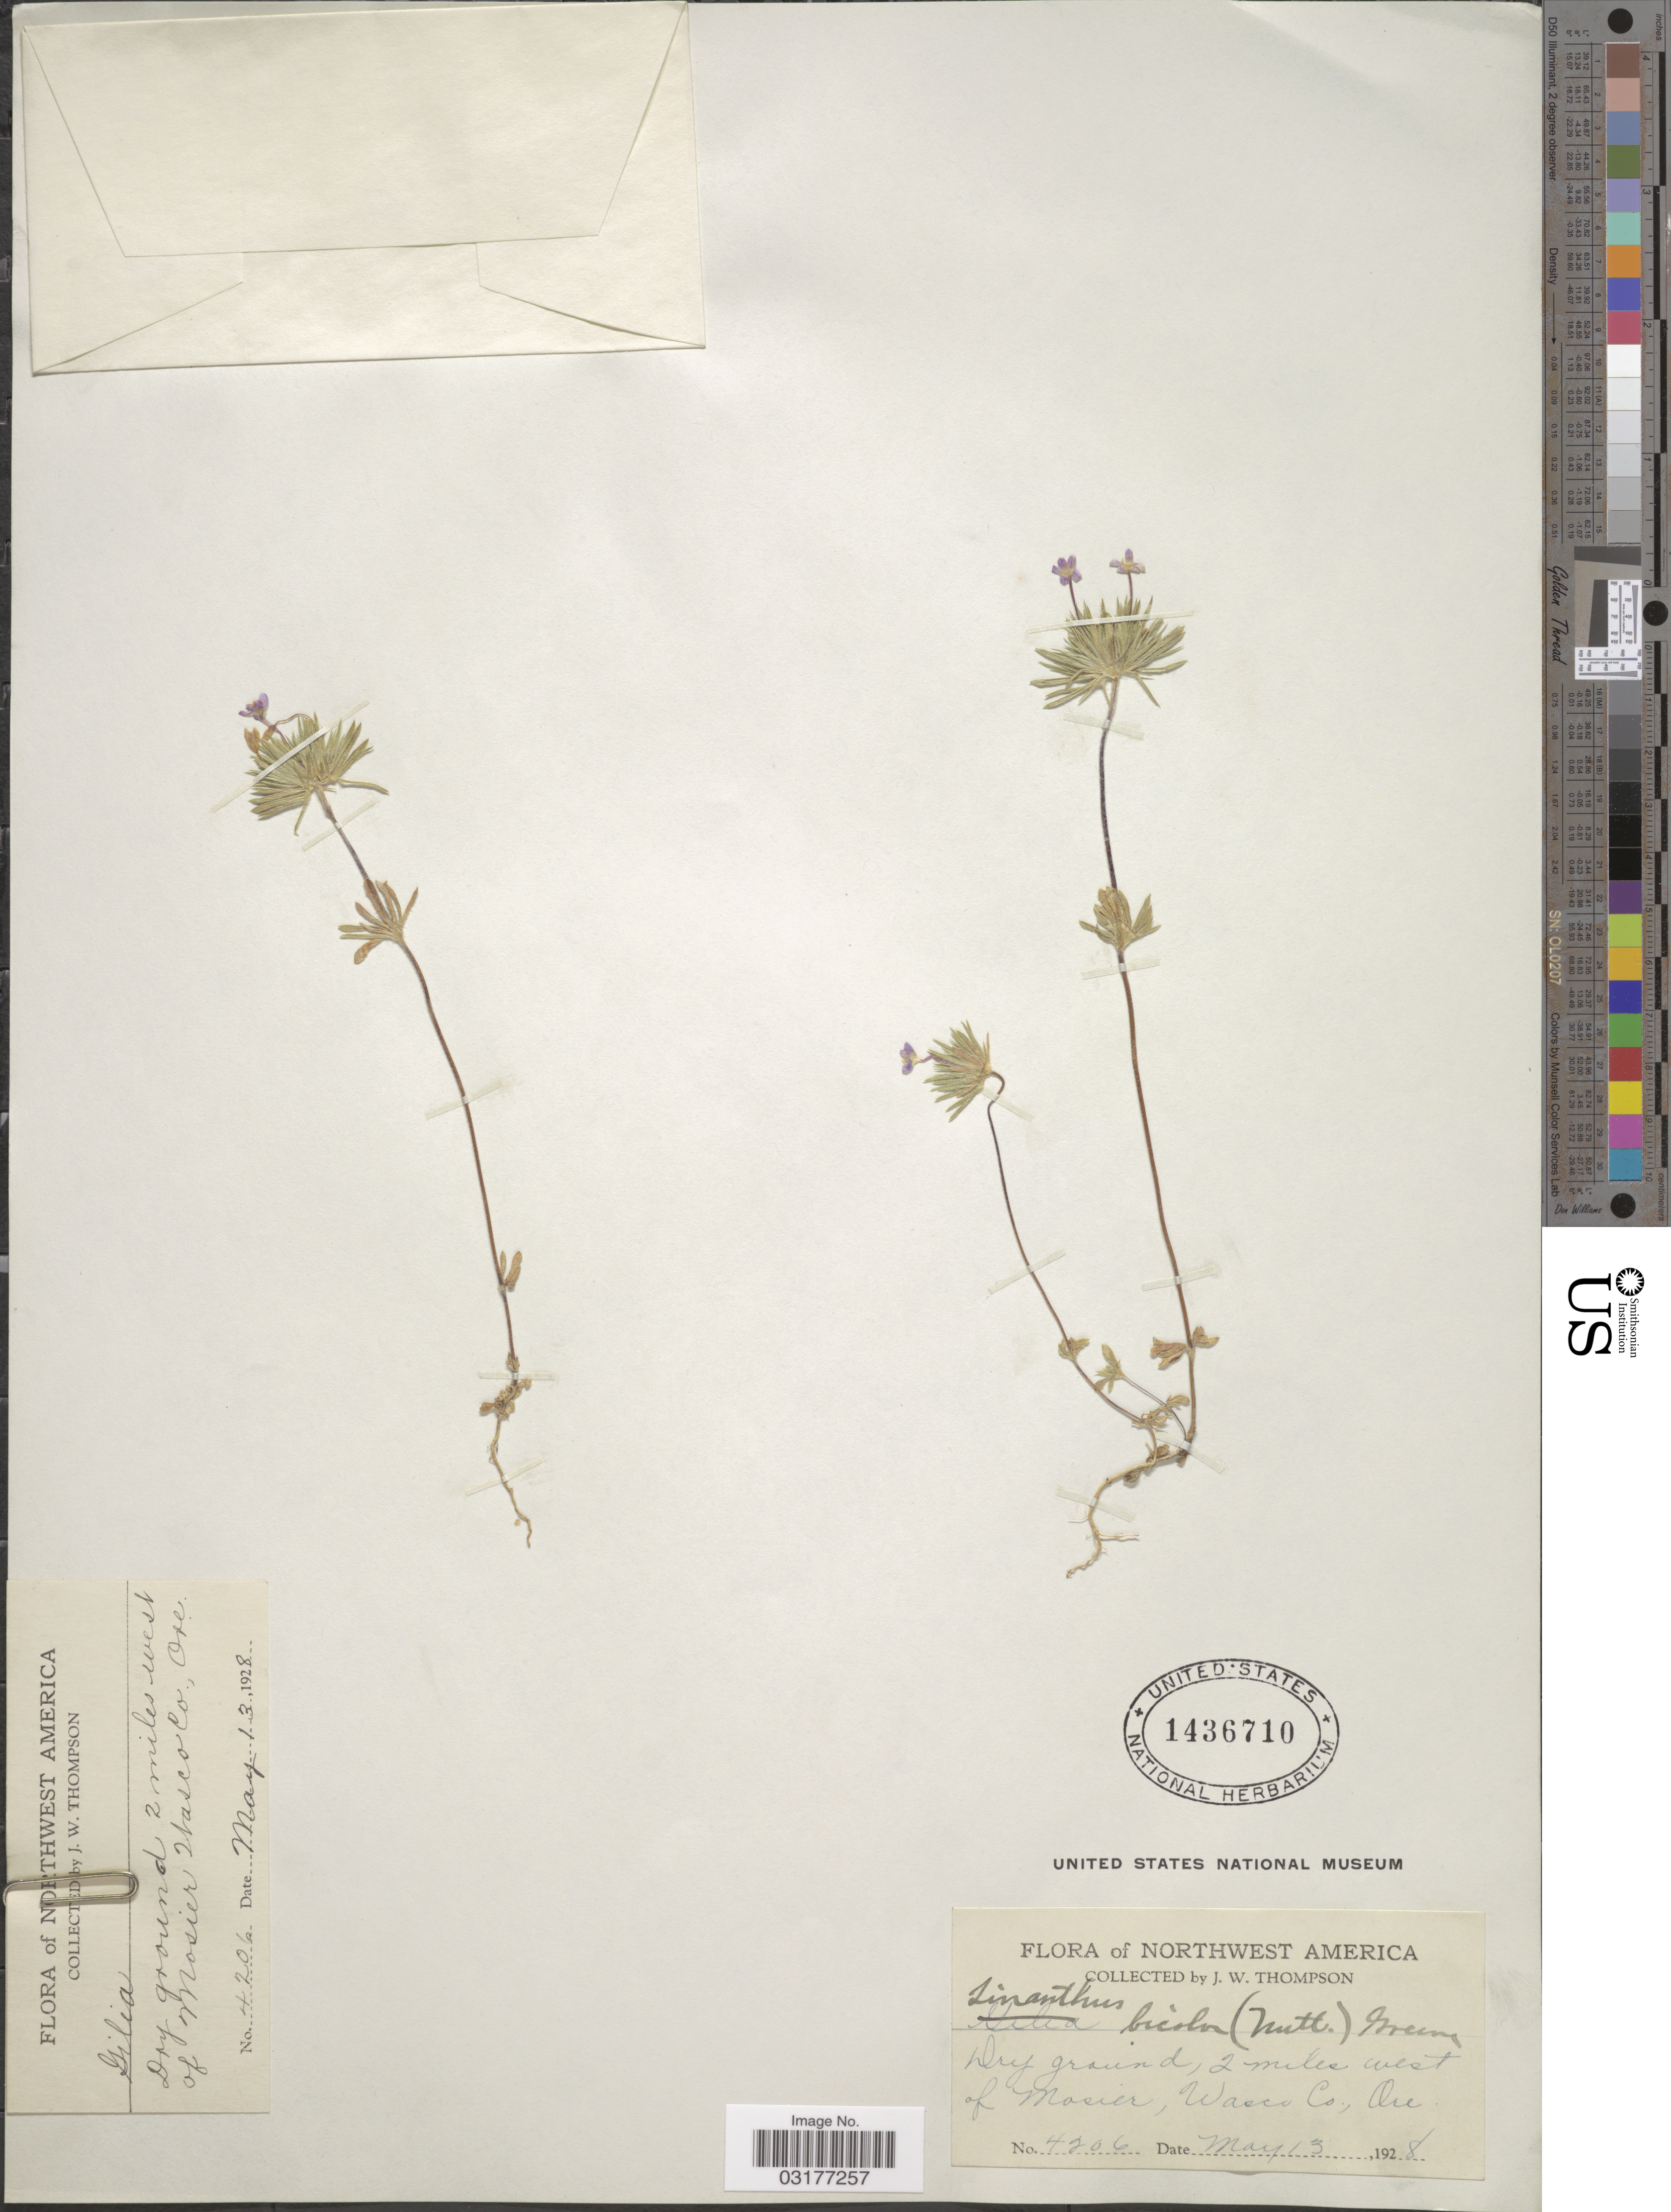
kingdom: Plantae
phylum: Tracheophyta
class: Magnoliopsida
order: Ericales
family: Polemoniaceae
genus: Leptosiphon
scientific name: Leptosiphon bicolor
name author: Nutt.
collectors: J. Thompson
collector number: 4206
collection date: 1928-05-13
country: United States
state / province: Oregon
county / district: Wasco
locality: Northwest America. 2 miles west of Mosier, Wasco Co., Ore.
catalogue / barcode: US 1436710